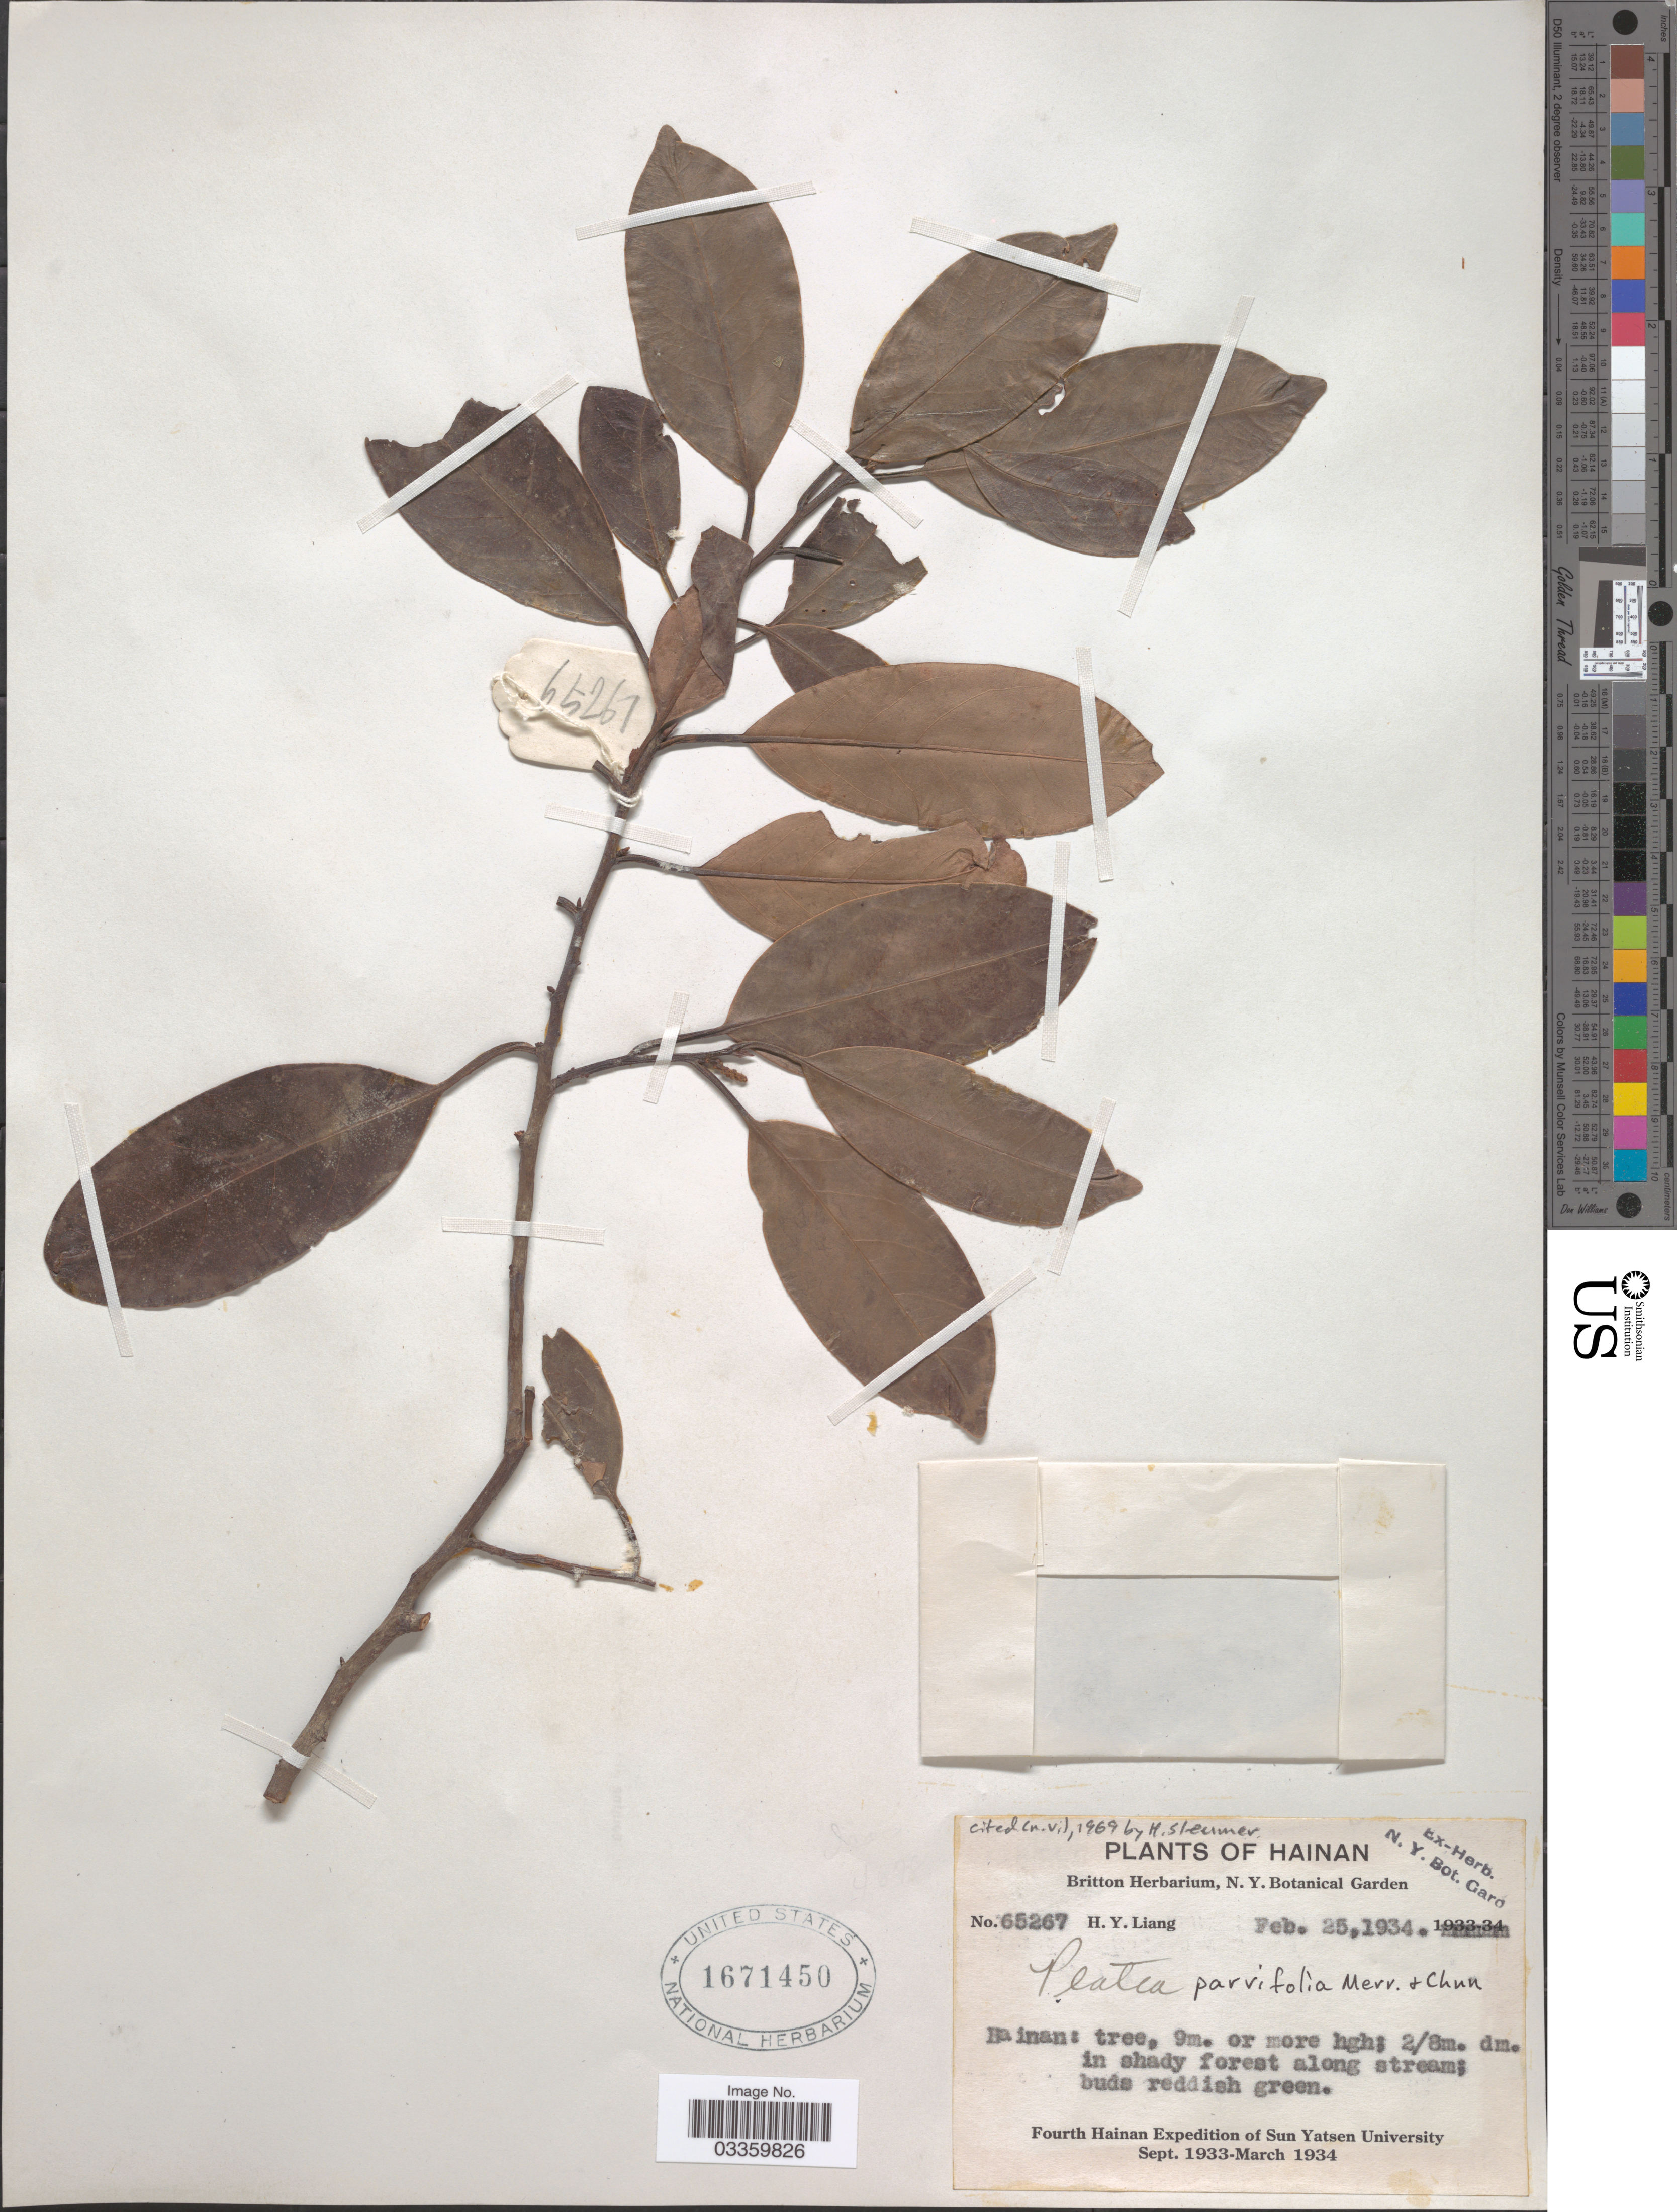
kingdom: Plantae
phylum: Tracheophyta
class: Magnoliopsida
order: Metteniusales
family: Metteniusaceae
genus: Platea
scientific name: Platea parviflora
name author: Dahl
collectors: H. Y. Liang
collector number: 65267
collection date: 1934-02-25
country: China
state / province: Hainan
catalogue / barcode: US 1671450